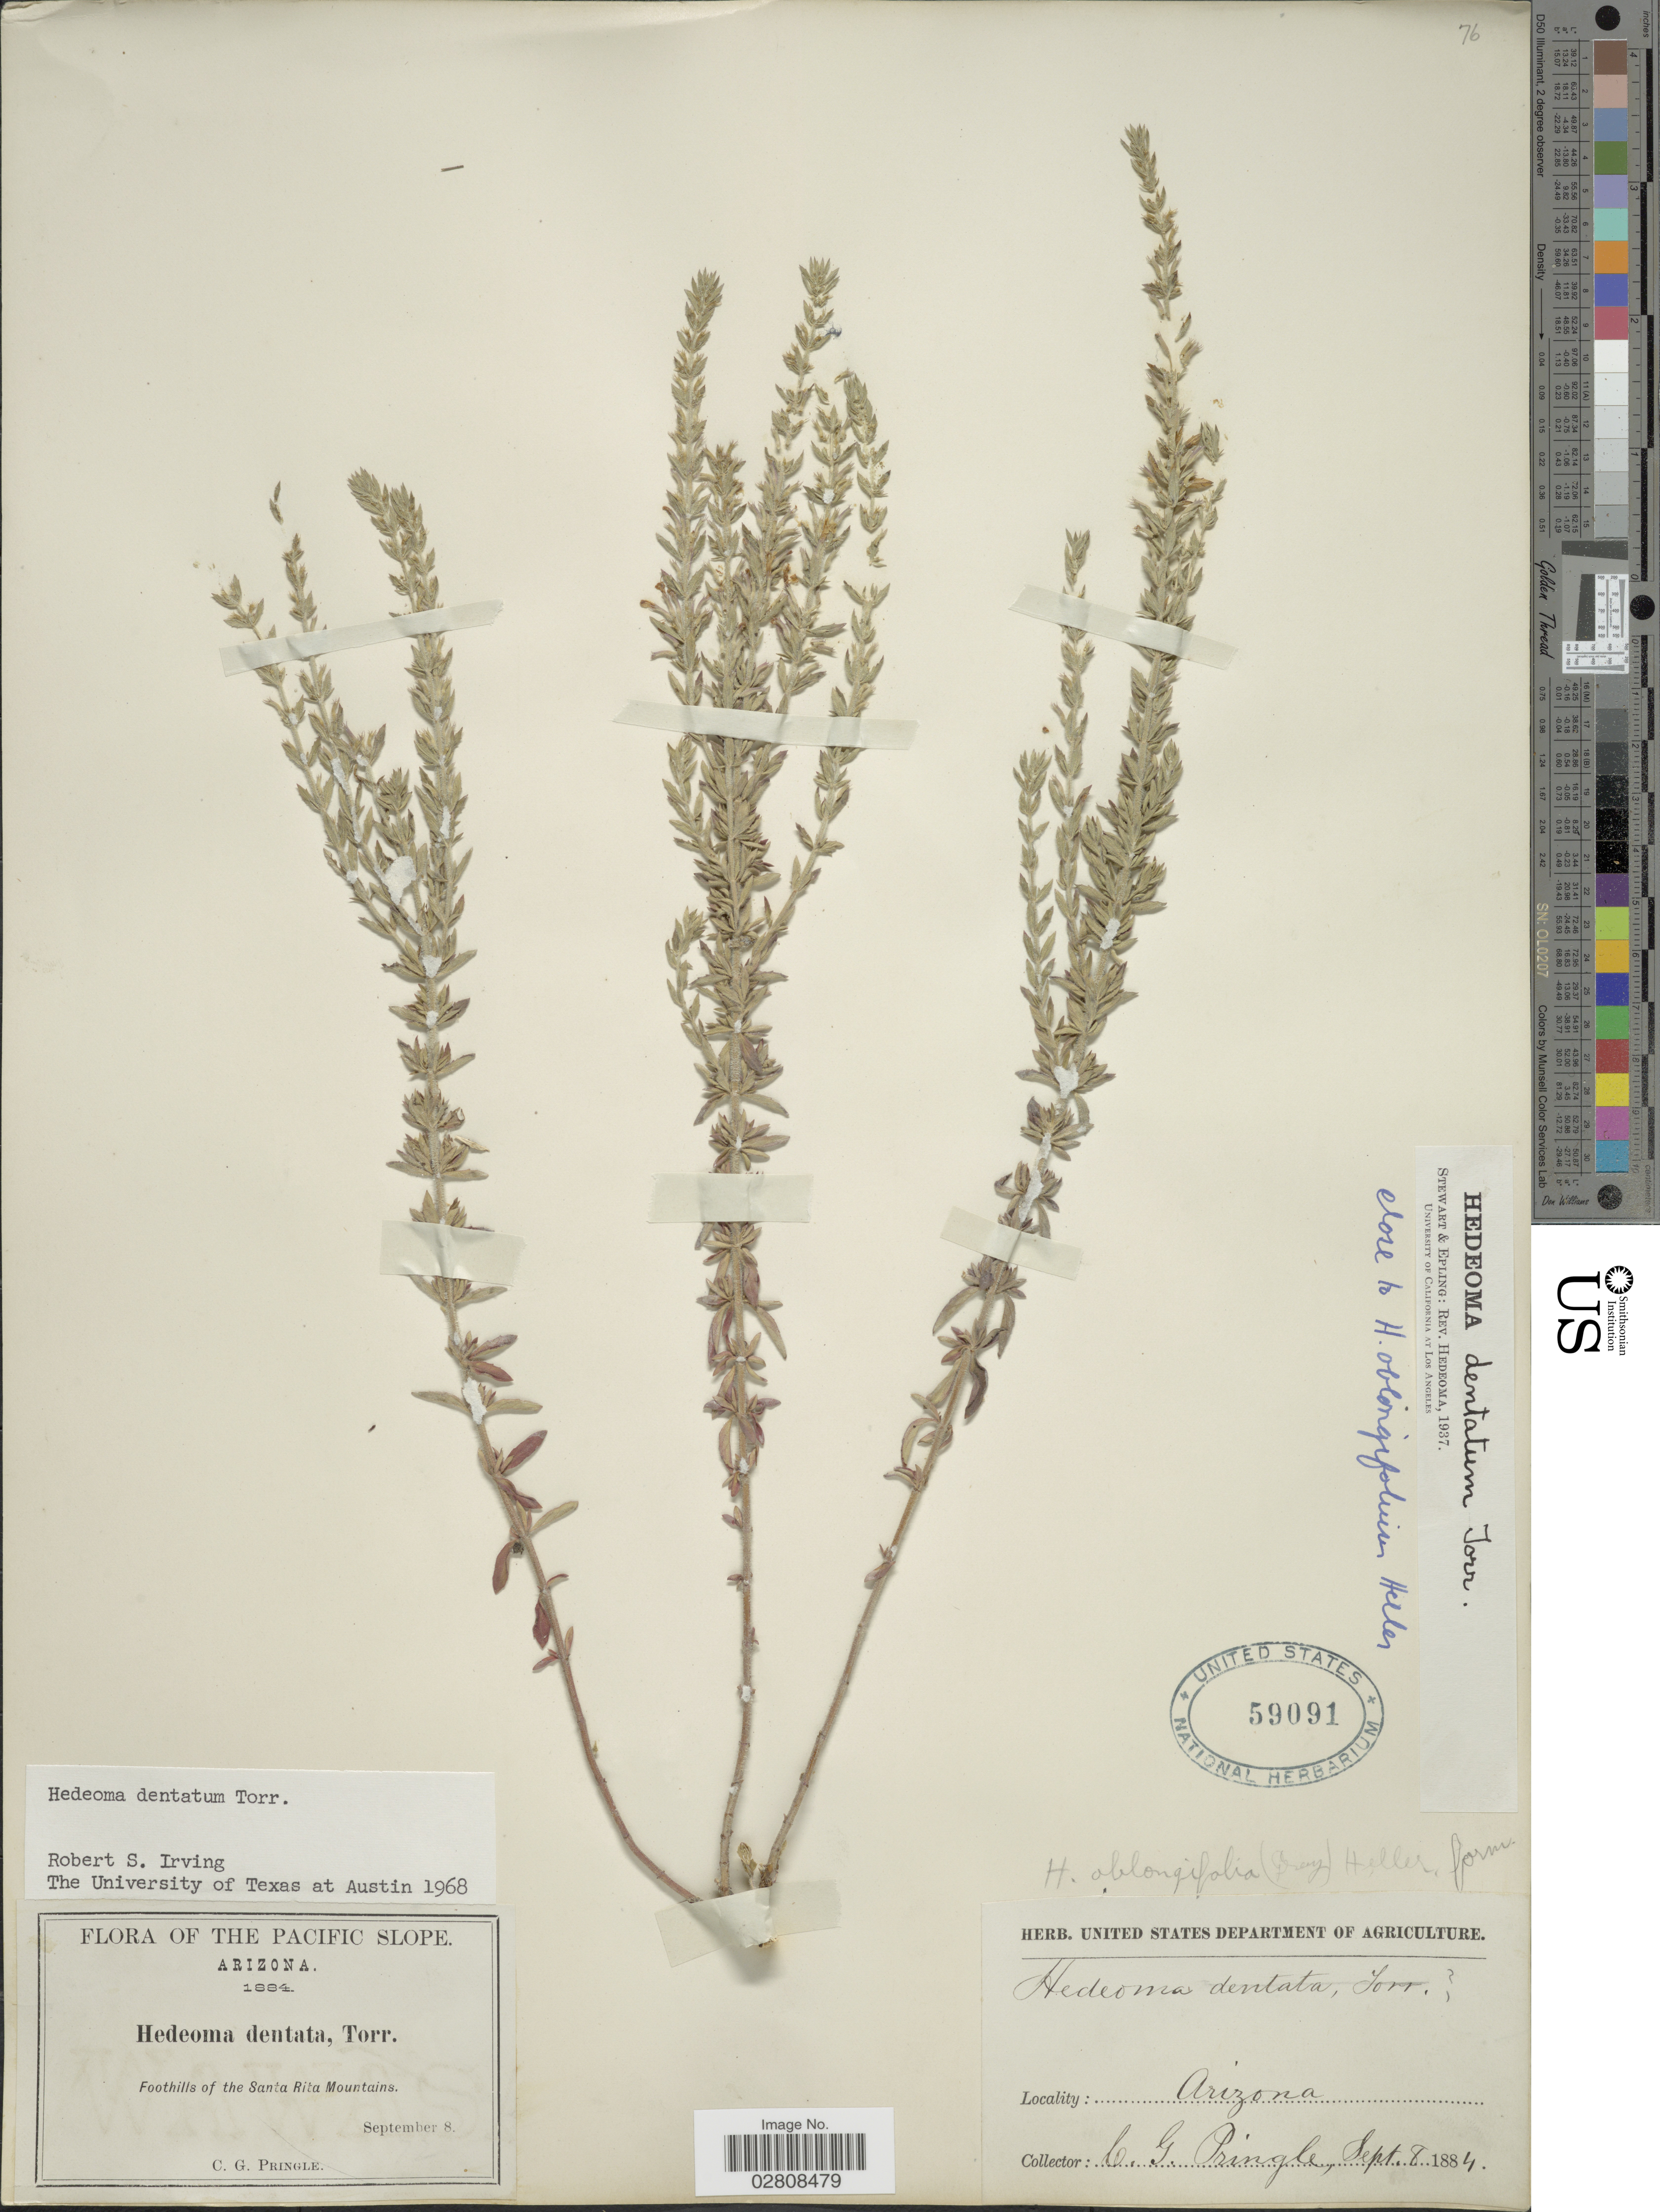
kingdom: Plantae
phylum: Tracheophyta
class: Magnoliopsida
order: Lamiales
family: Lamiaceae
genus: Hedeoma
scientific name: Hedeoma dentata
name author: Torr.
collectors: C. G. Pringle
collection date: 1884-09-08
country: United States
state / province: Arizona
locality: Pacific Slope. Foothills of the Santa Rita Mountains.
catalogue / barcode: US 59091